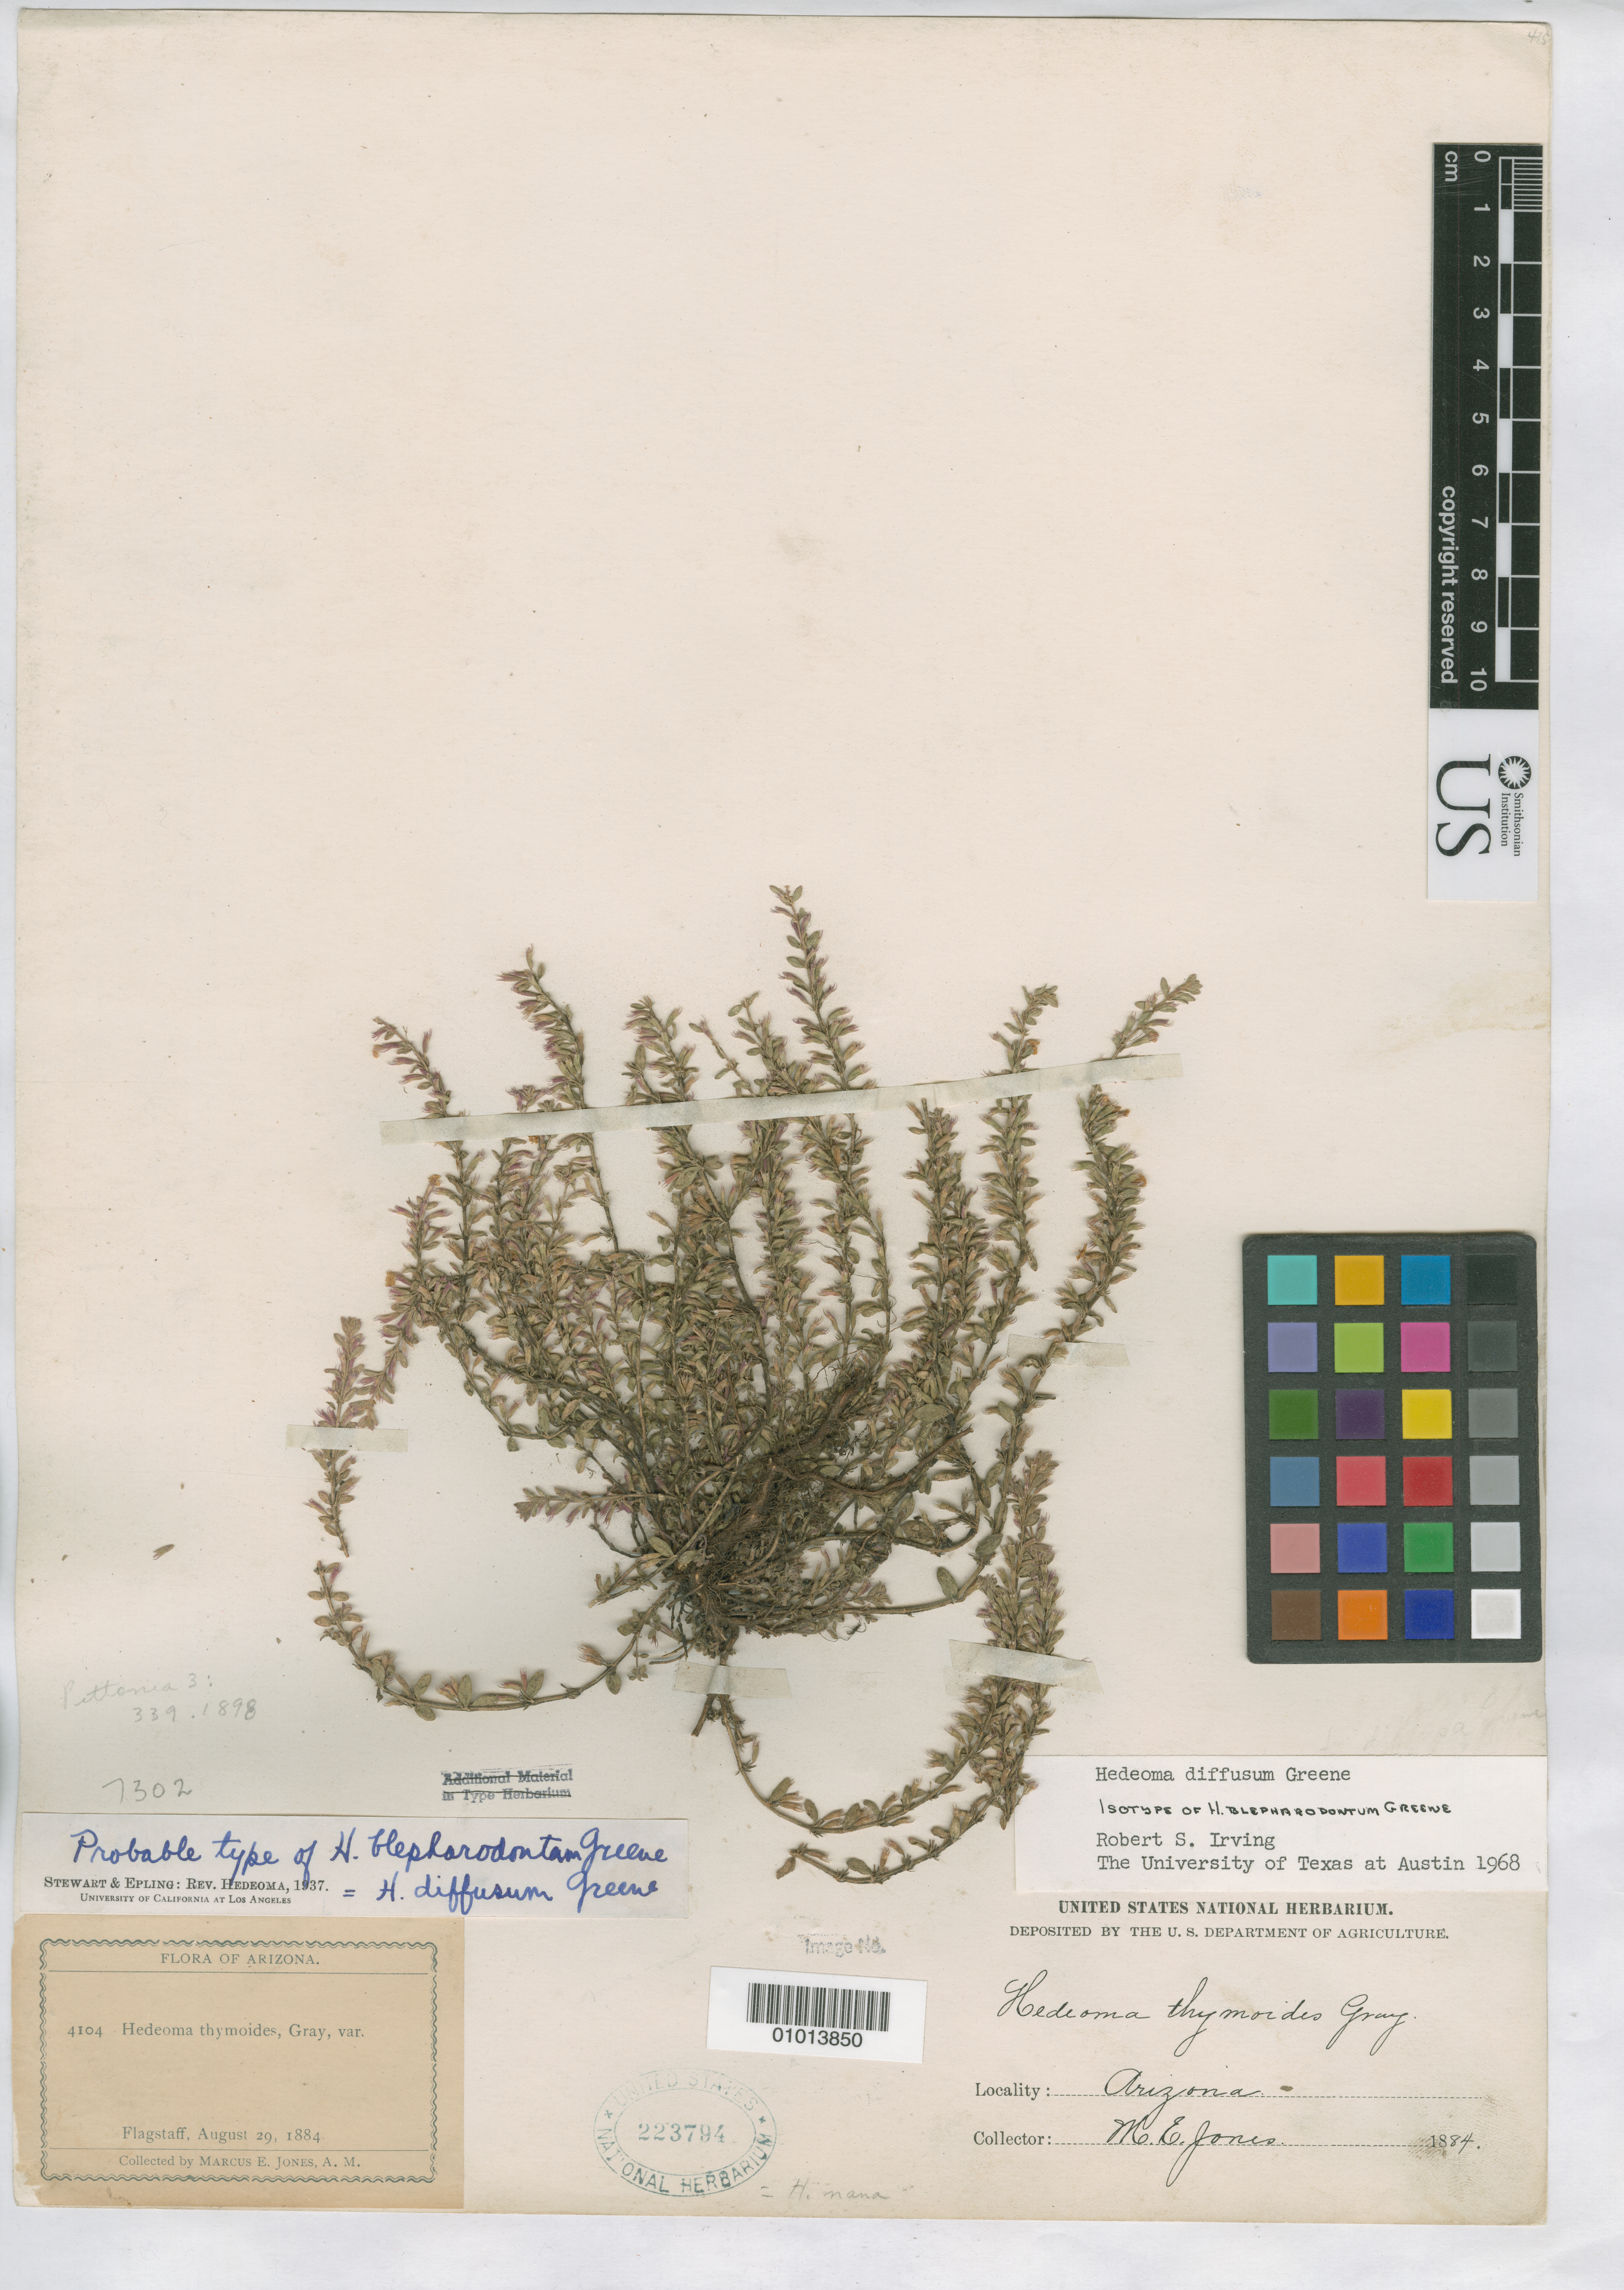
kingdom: Plantae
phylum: Tracheophyta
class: Magnoliopsida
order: Lamiales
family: Lamiaceae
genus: Hedeoma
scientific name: Hedeoma blepharodonta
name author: Greene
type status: Syntype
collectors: M. E. Jones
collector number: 4104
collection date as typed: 29 Aug 1884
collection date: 1884-08-29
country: United States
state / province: Arizona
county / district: Coconino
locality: Near Flagstaff.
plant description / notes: This sheet annotated by Stewart & Epling (1937) "Probable type" and by R.S. Irving (1968) as "isotype" but note protologue cites "specimens" in US herbarium (=syntypes?).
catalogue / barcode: US 223794